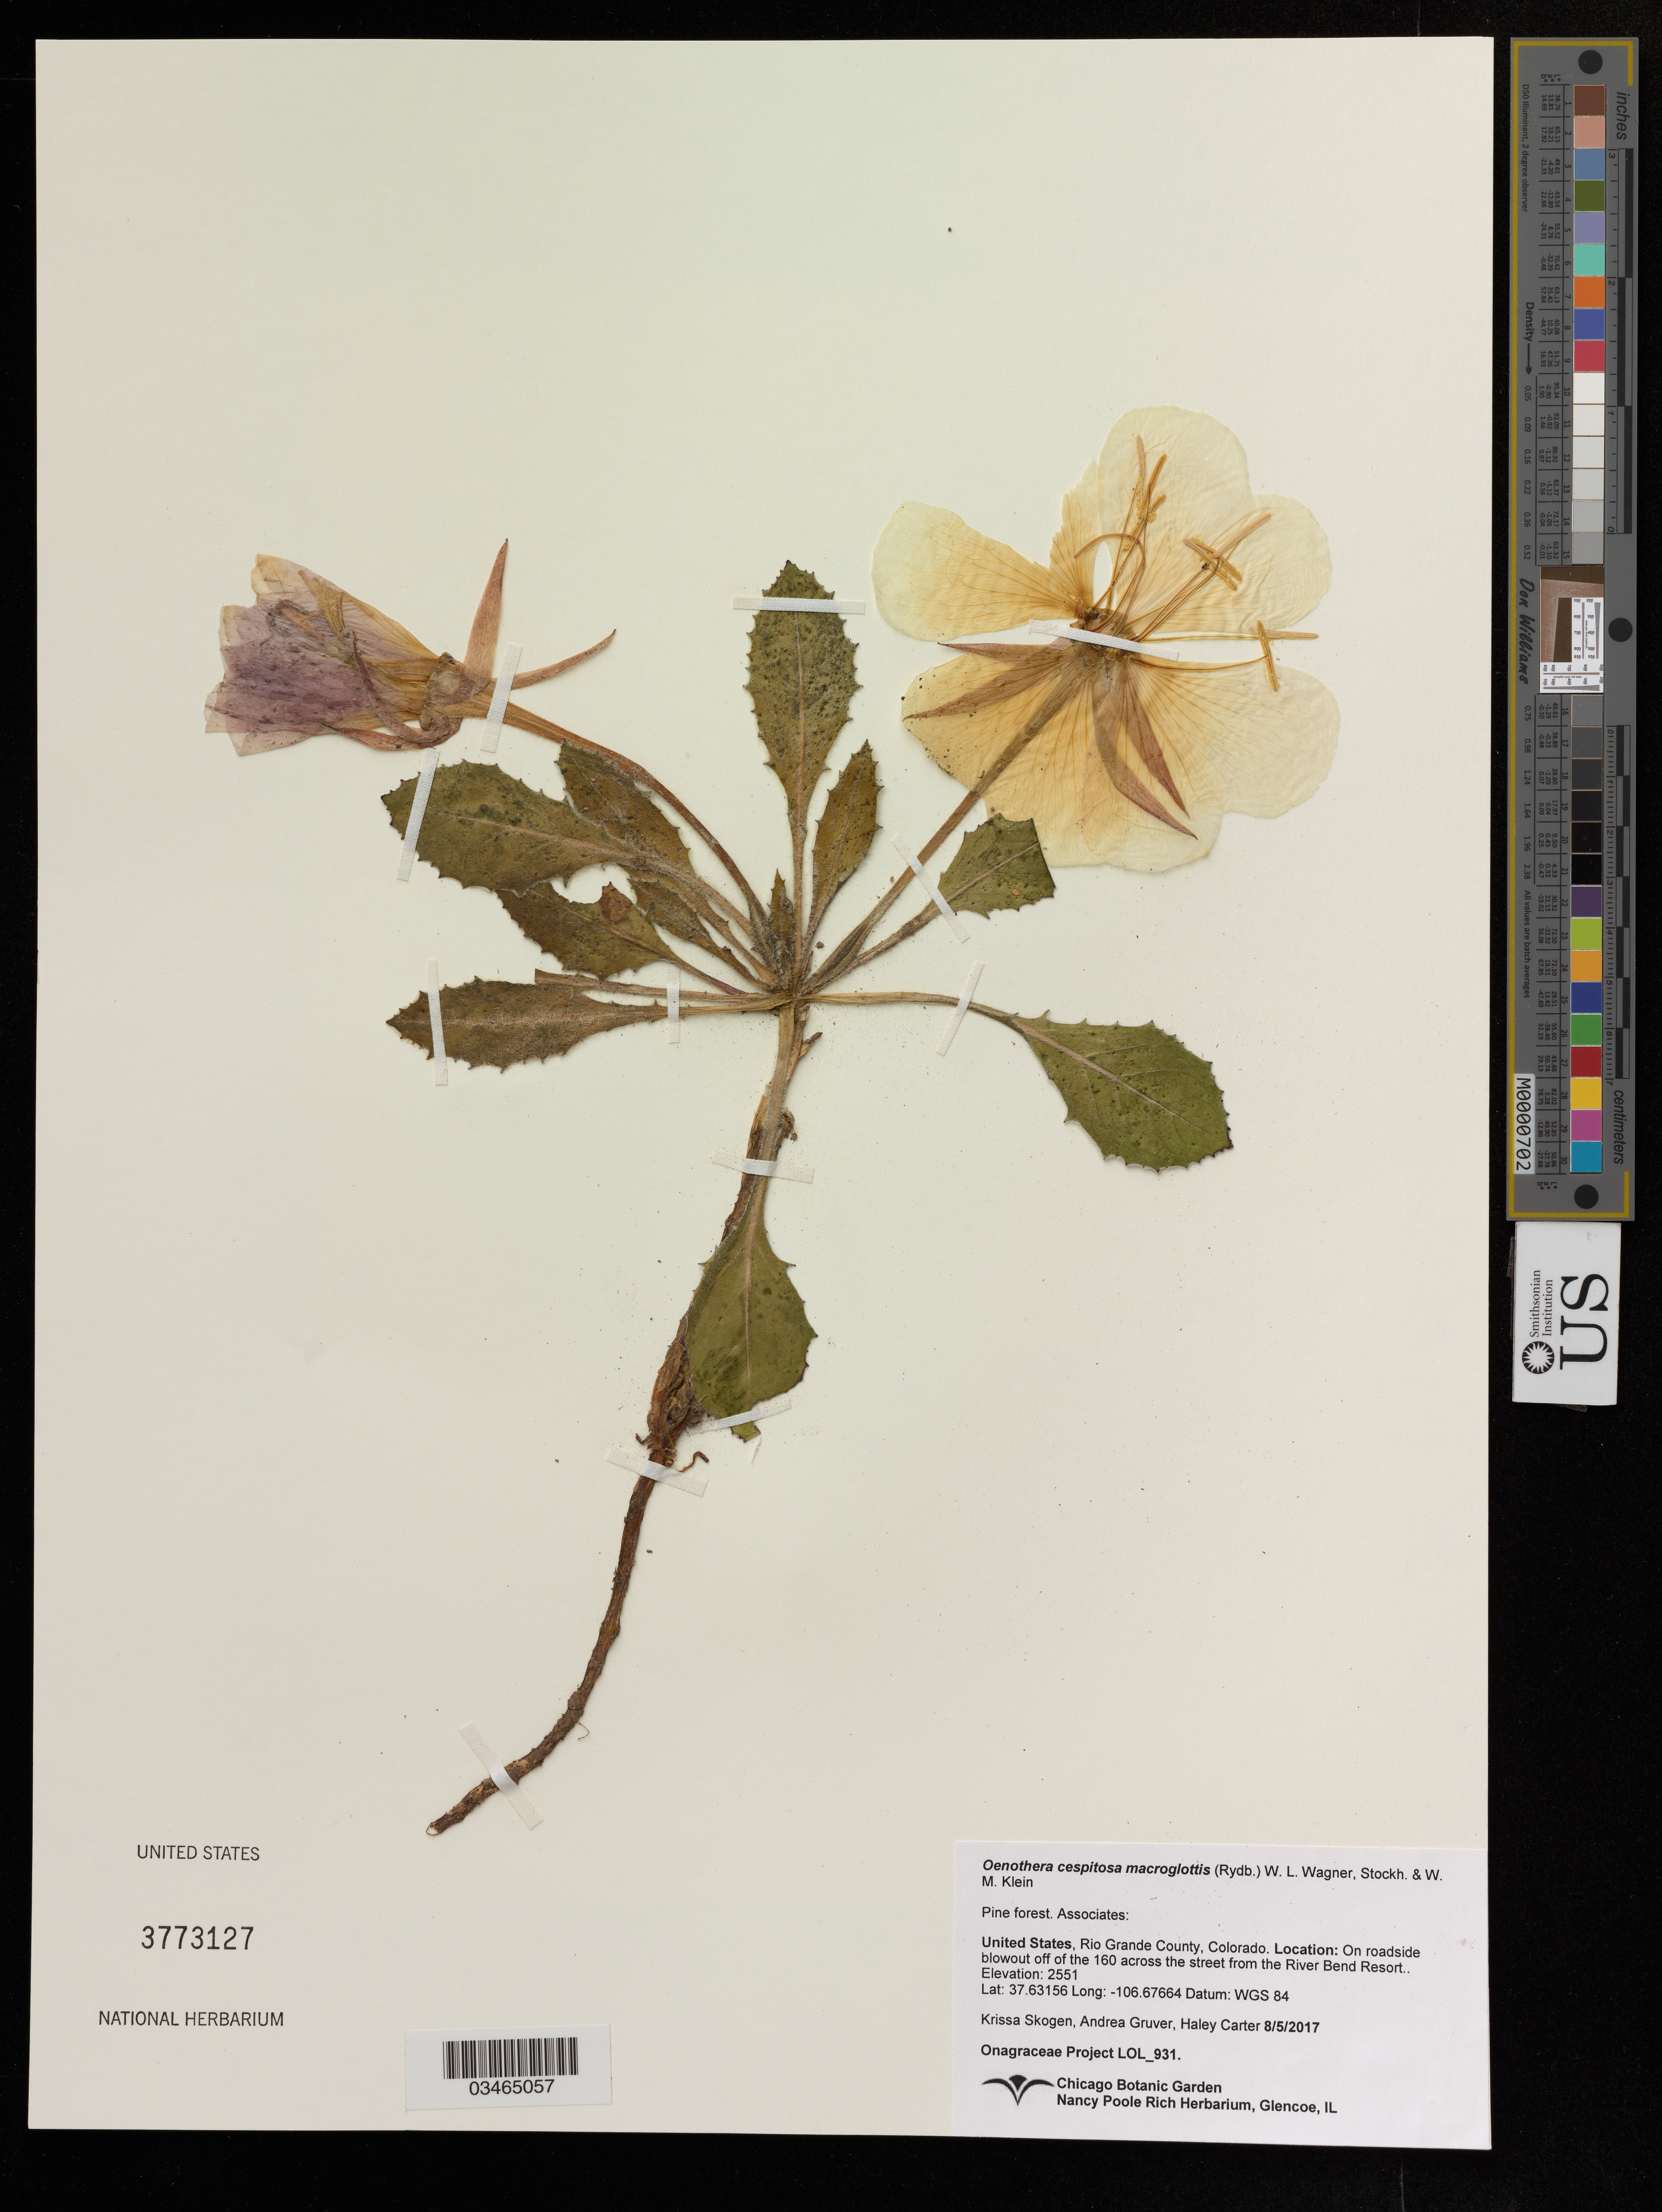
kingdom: Plantae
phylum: Tracheophyta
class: Magnoliopsida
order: Myrtales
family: Onagraceae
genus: Oenothera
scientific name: Oenothera cespitosa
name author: Nutt.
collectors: K. Skogen & A. Gruver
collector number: WGS84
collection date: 2017-05-08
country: United States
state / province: Colorado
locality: Rio Grande County, On roadside blowout off of the 160 across the street from the River Bend Resort.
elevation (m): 2551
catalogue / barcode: US 3773127